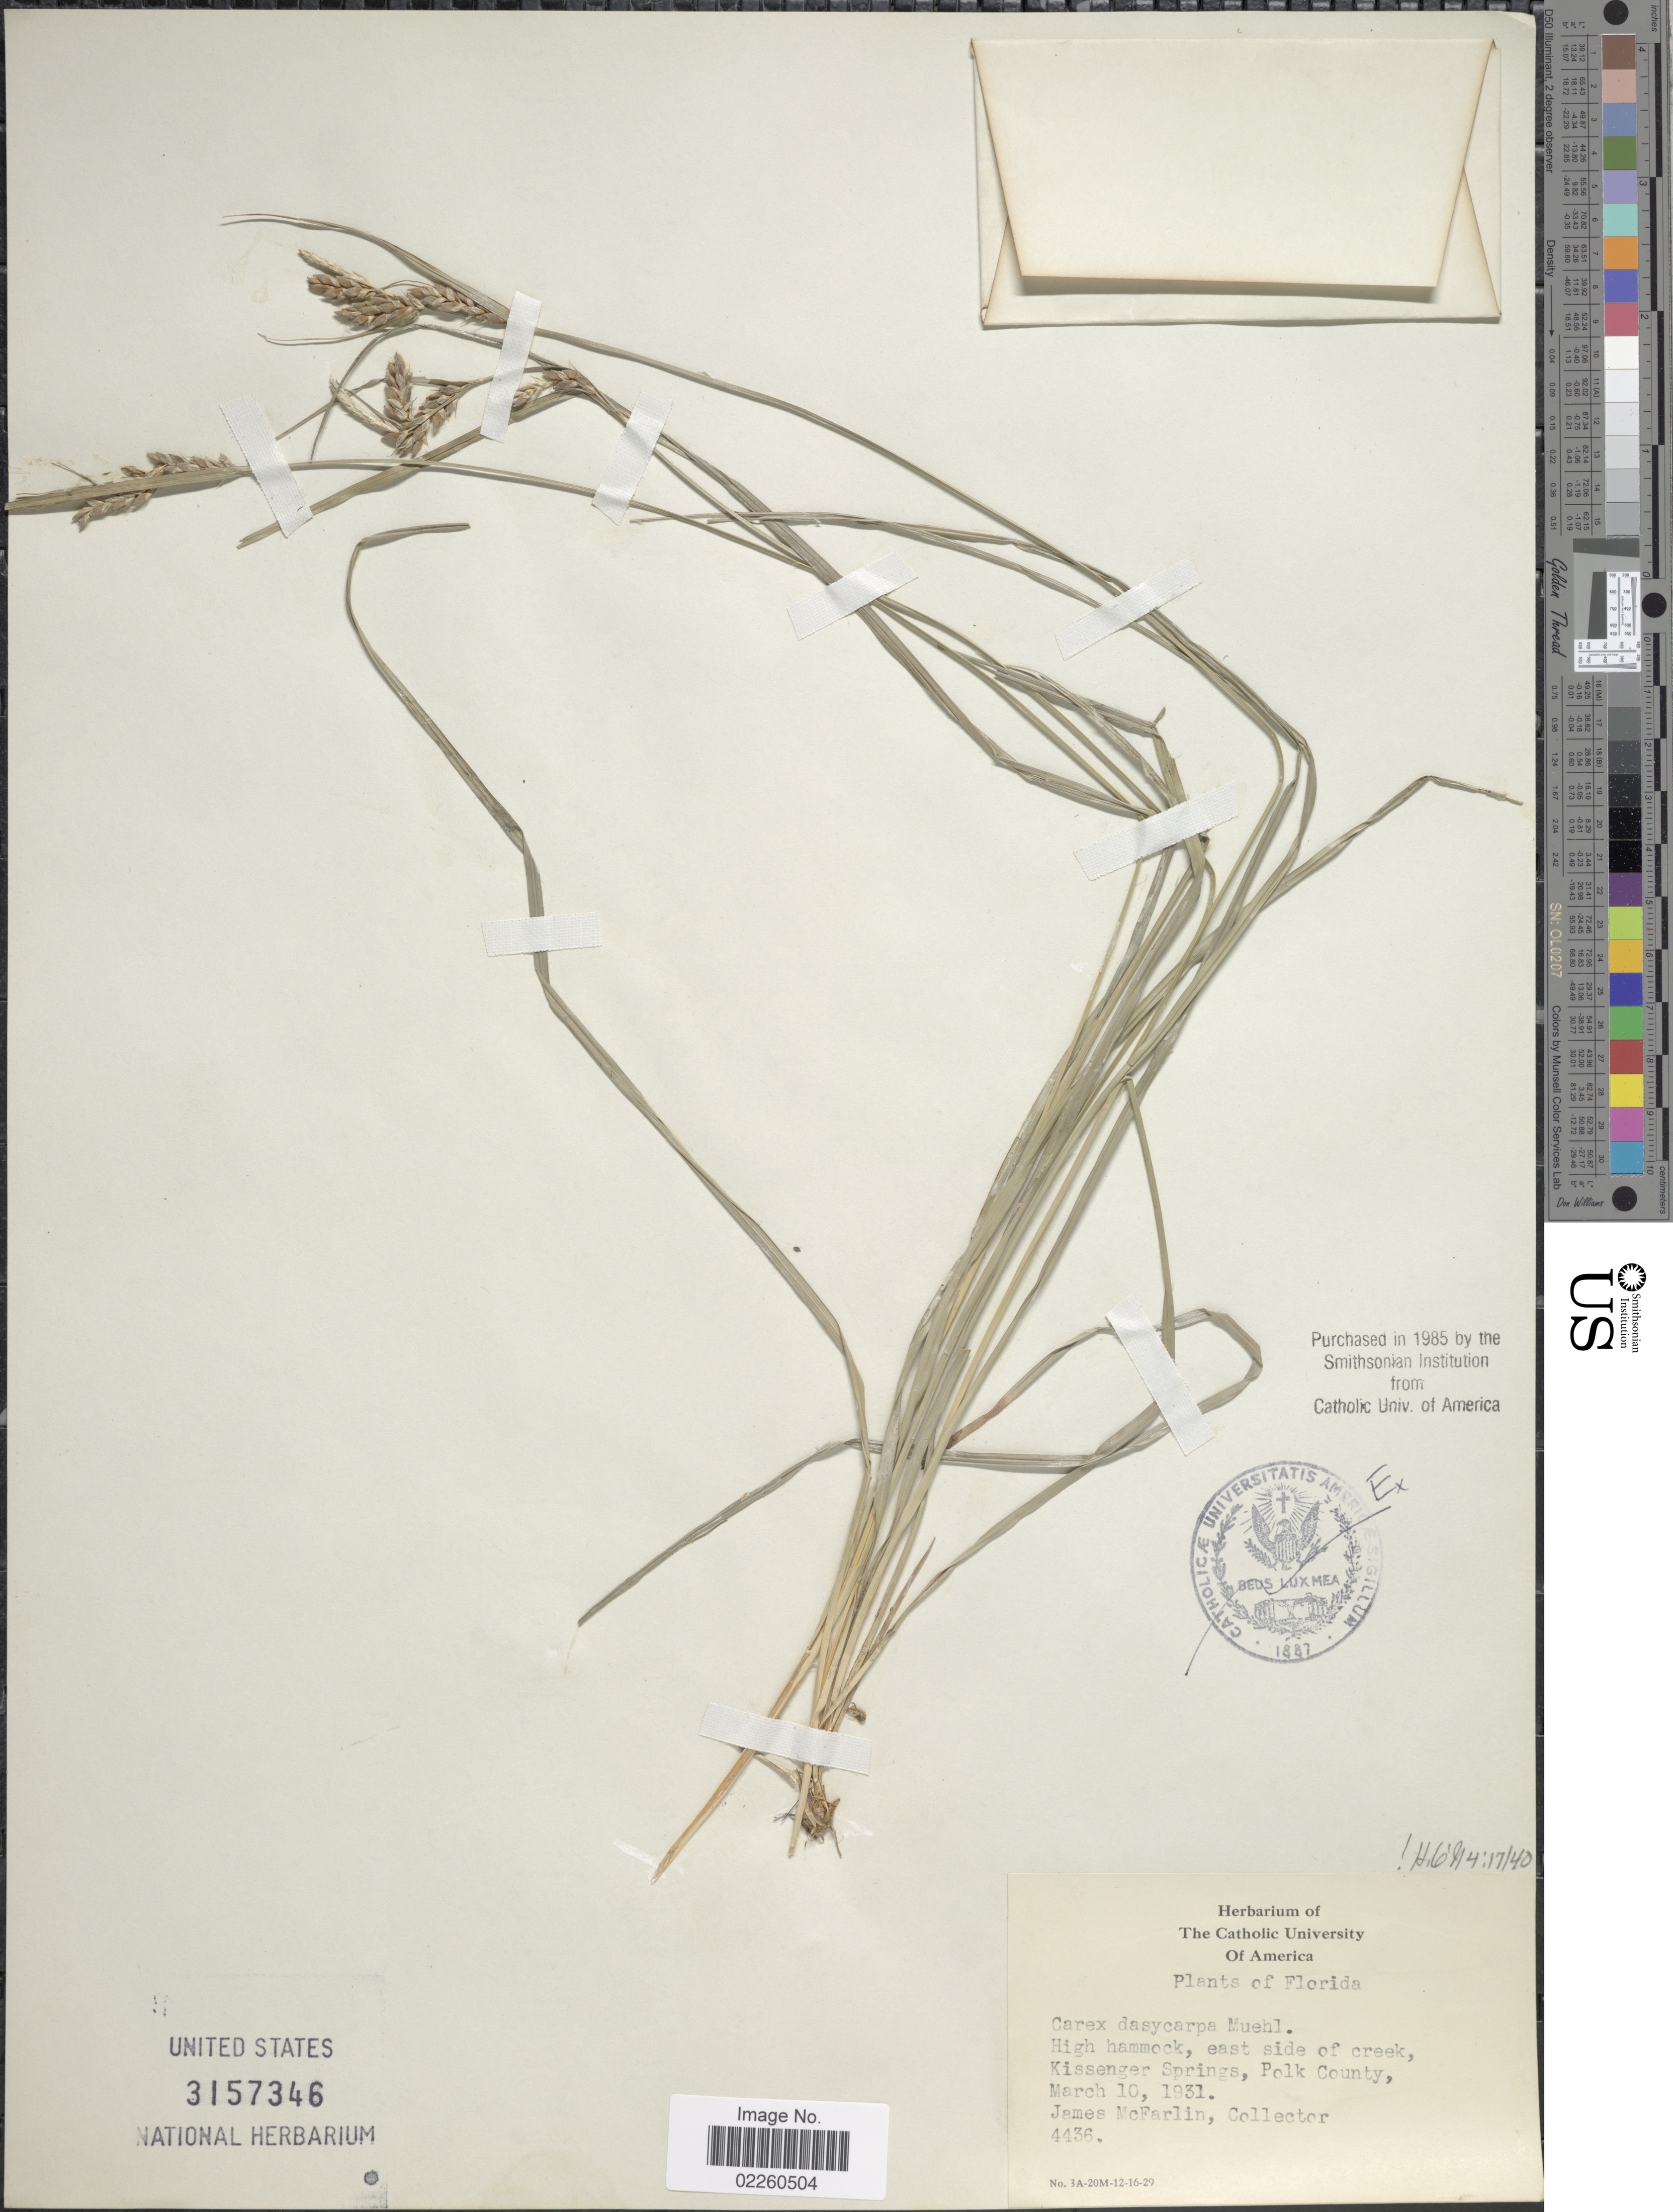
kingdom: Plantae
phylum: Tracheophyta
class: Liliopsida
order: Poales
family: Cyperaceae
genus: Carex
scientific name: Carex dasycarpa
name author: Muhl.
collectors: J. McFarlin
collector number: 4436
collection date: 1931-03-10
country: United States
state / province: Florida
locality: High hammock, east side of creek, Kissenger Springs, Polk County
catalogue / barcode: US 3157346